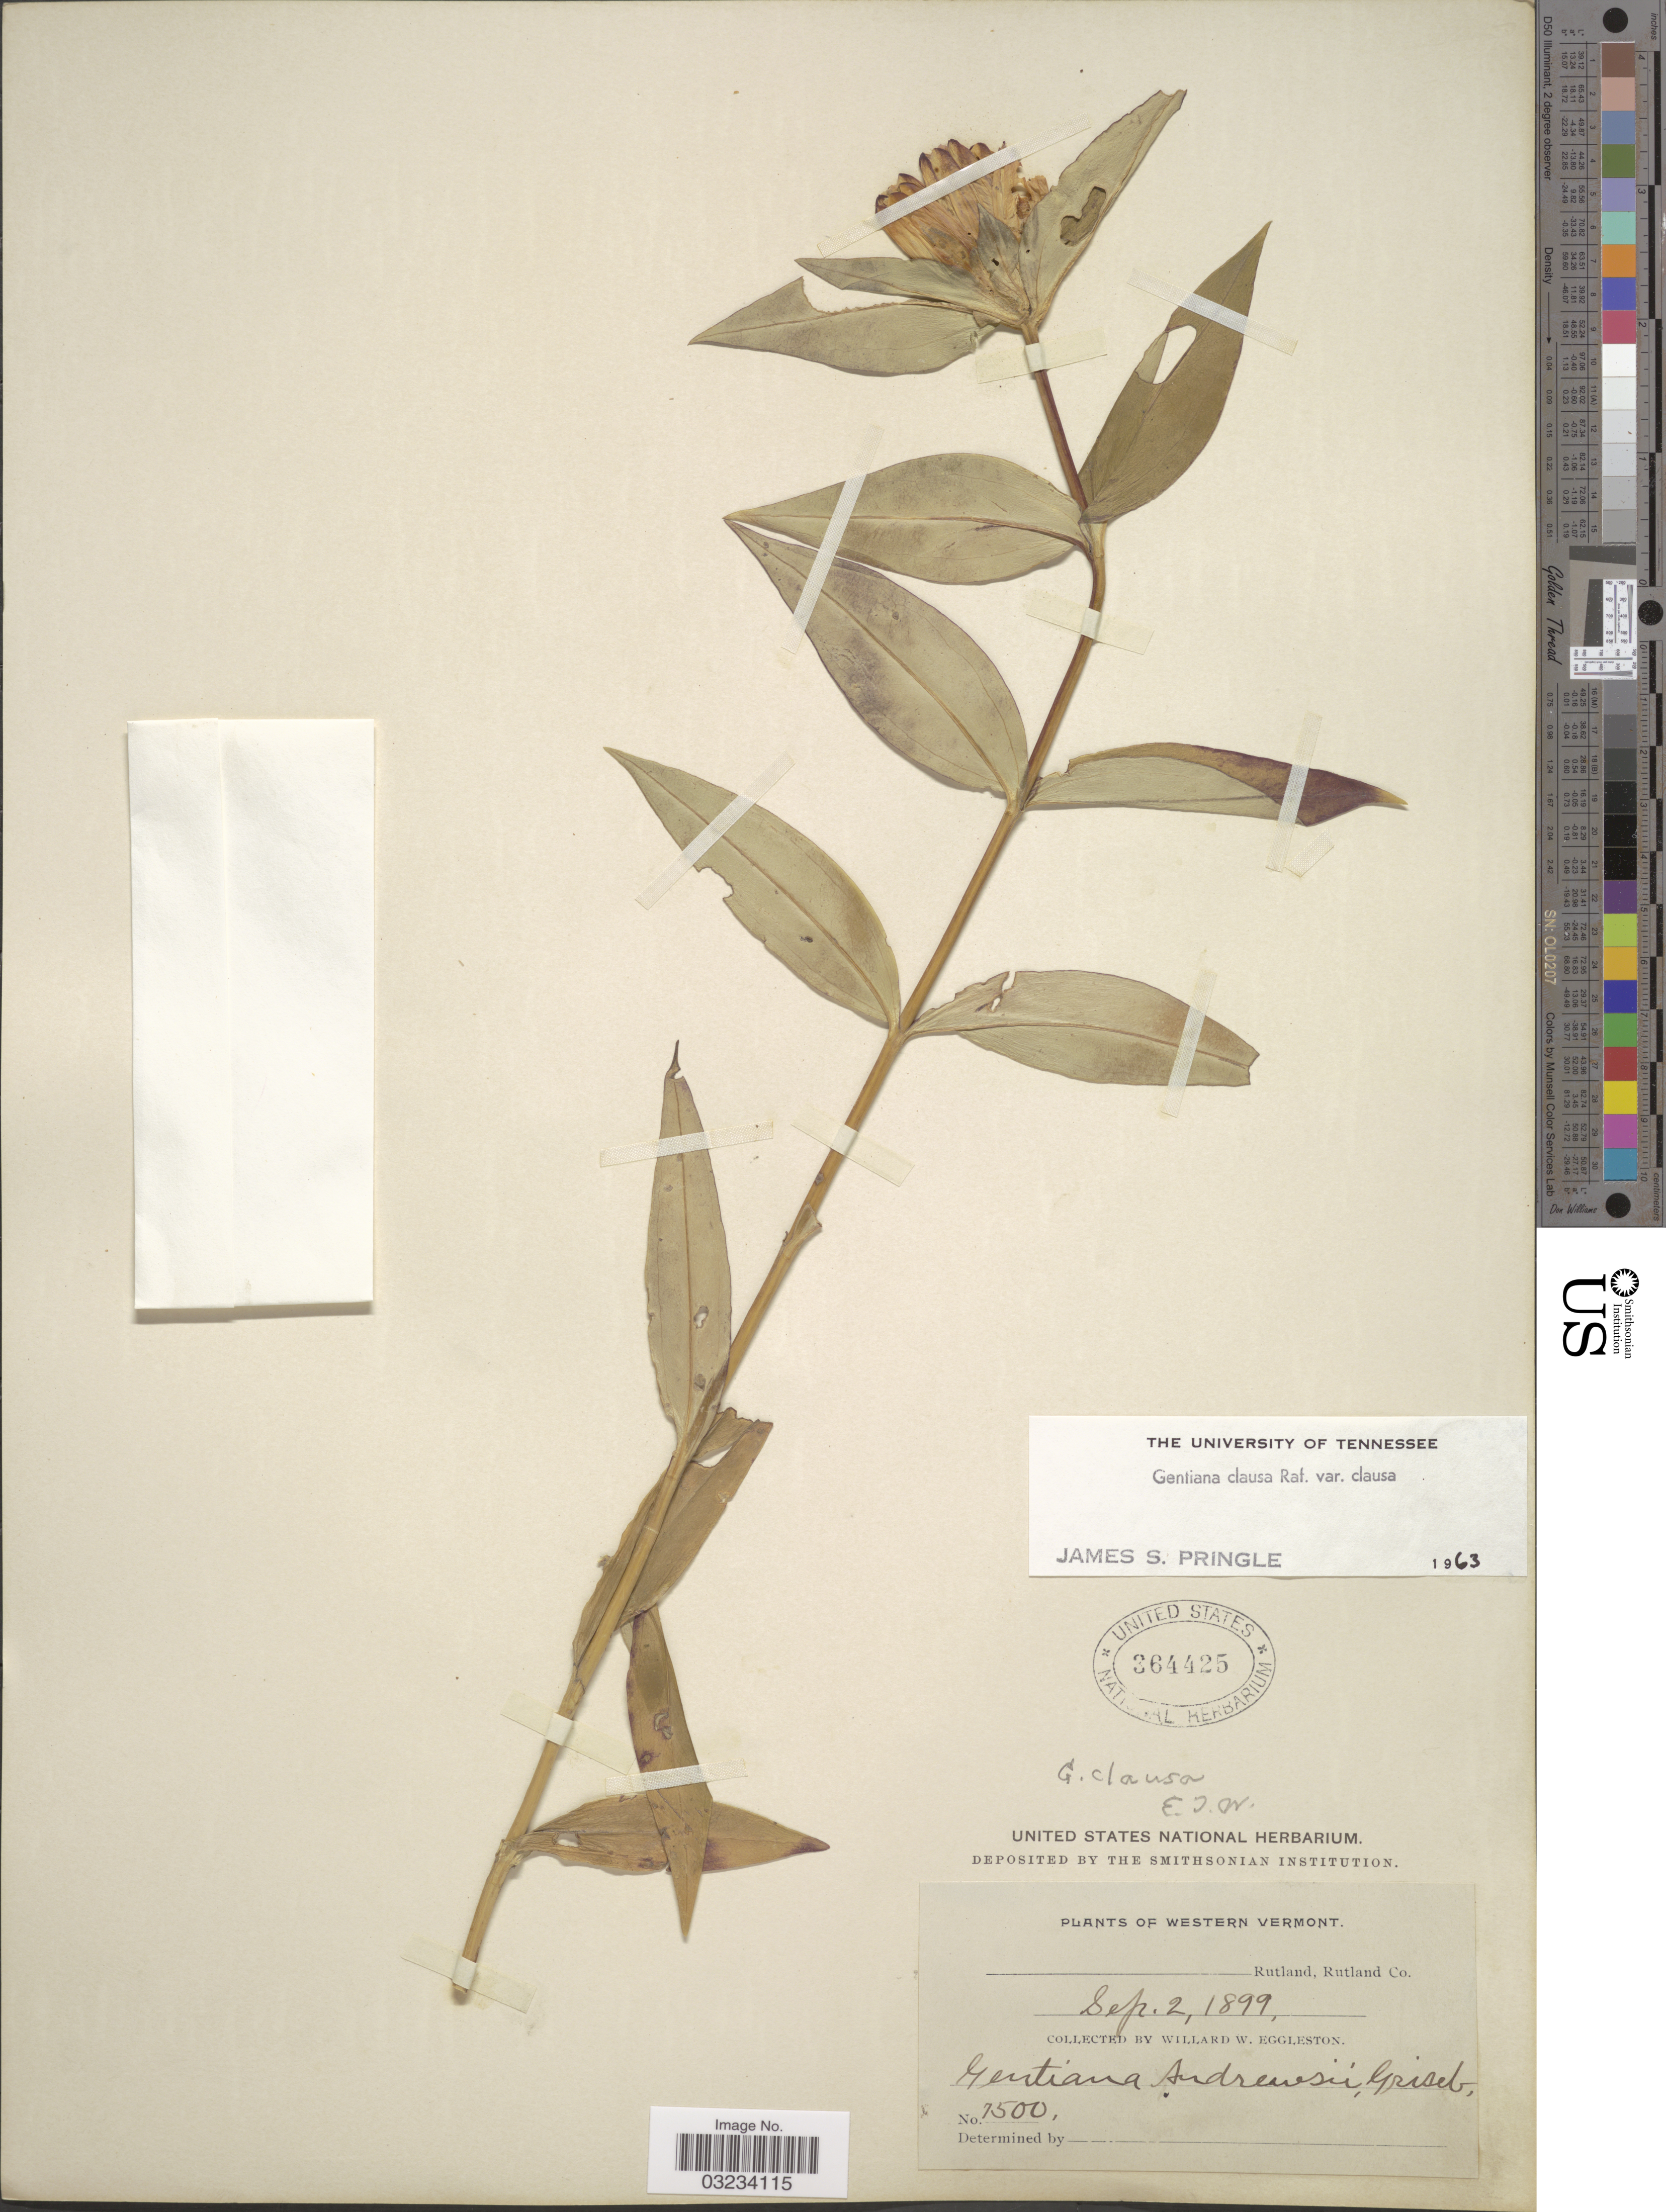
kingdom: Plantae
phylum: Tracheophyta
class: Magnoliopsida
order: Gentianales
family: Gentianaceae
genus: Gentiana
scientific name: Gentiana clausa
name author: Raf.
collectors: W. W. Eggleston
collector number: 1500*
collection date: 1899-09-02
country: United States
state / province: Vermont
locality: Western Vermont, Rutland, Rutland Co.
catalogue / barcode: US 364425